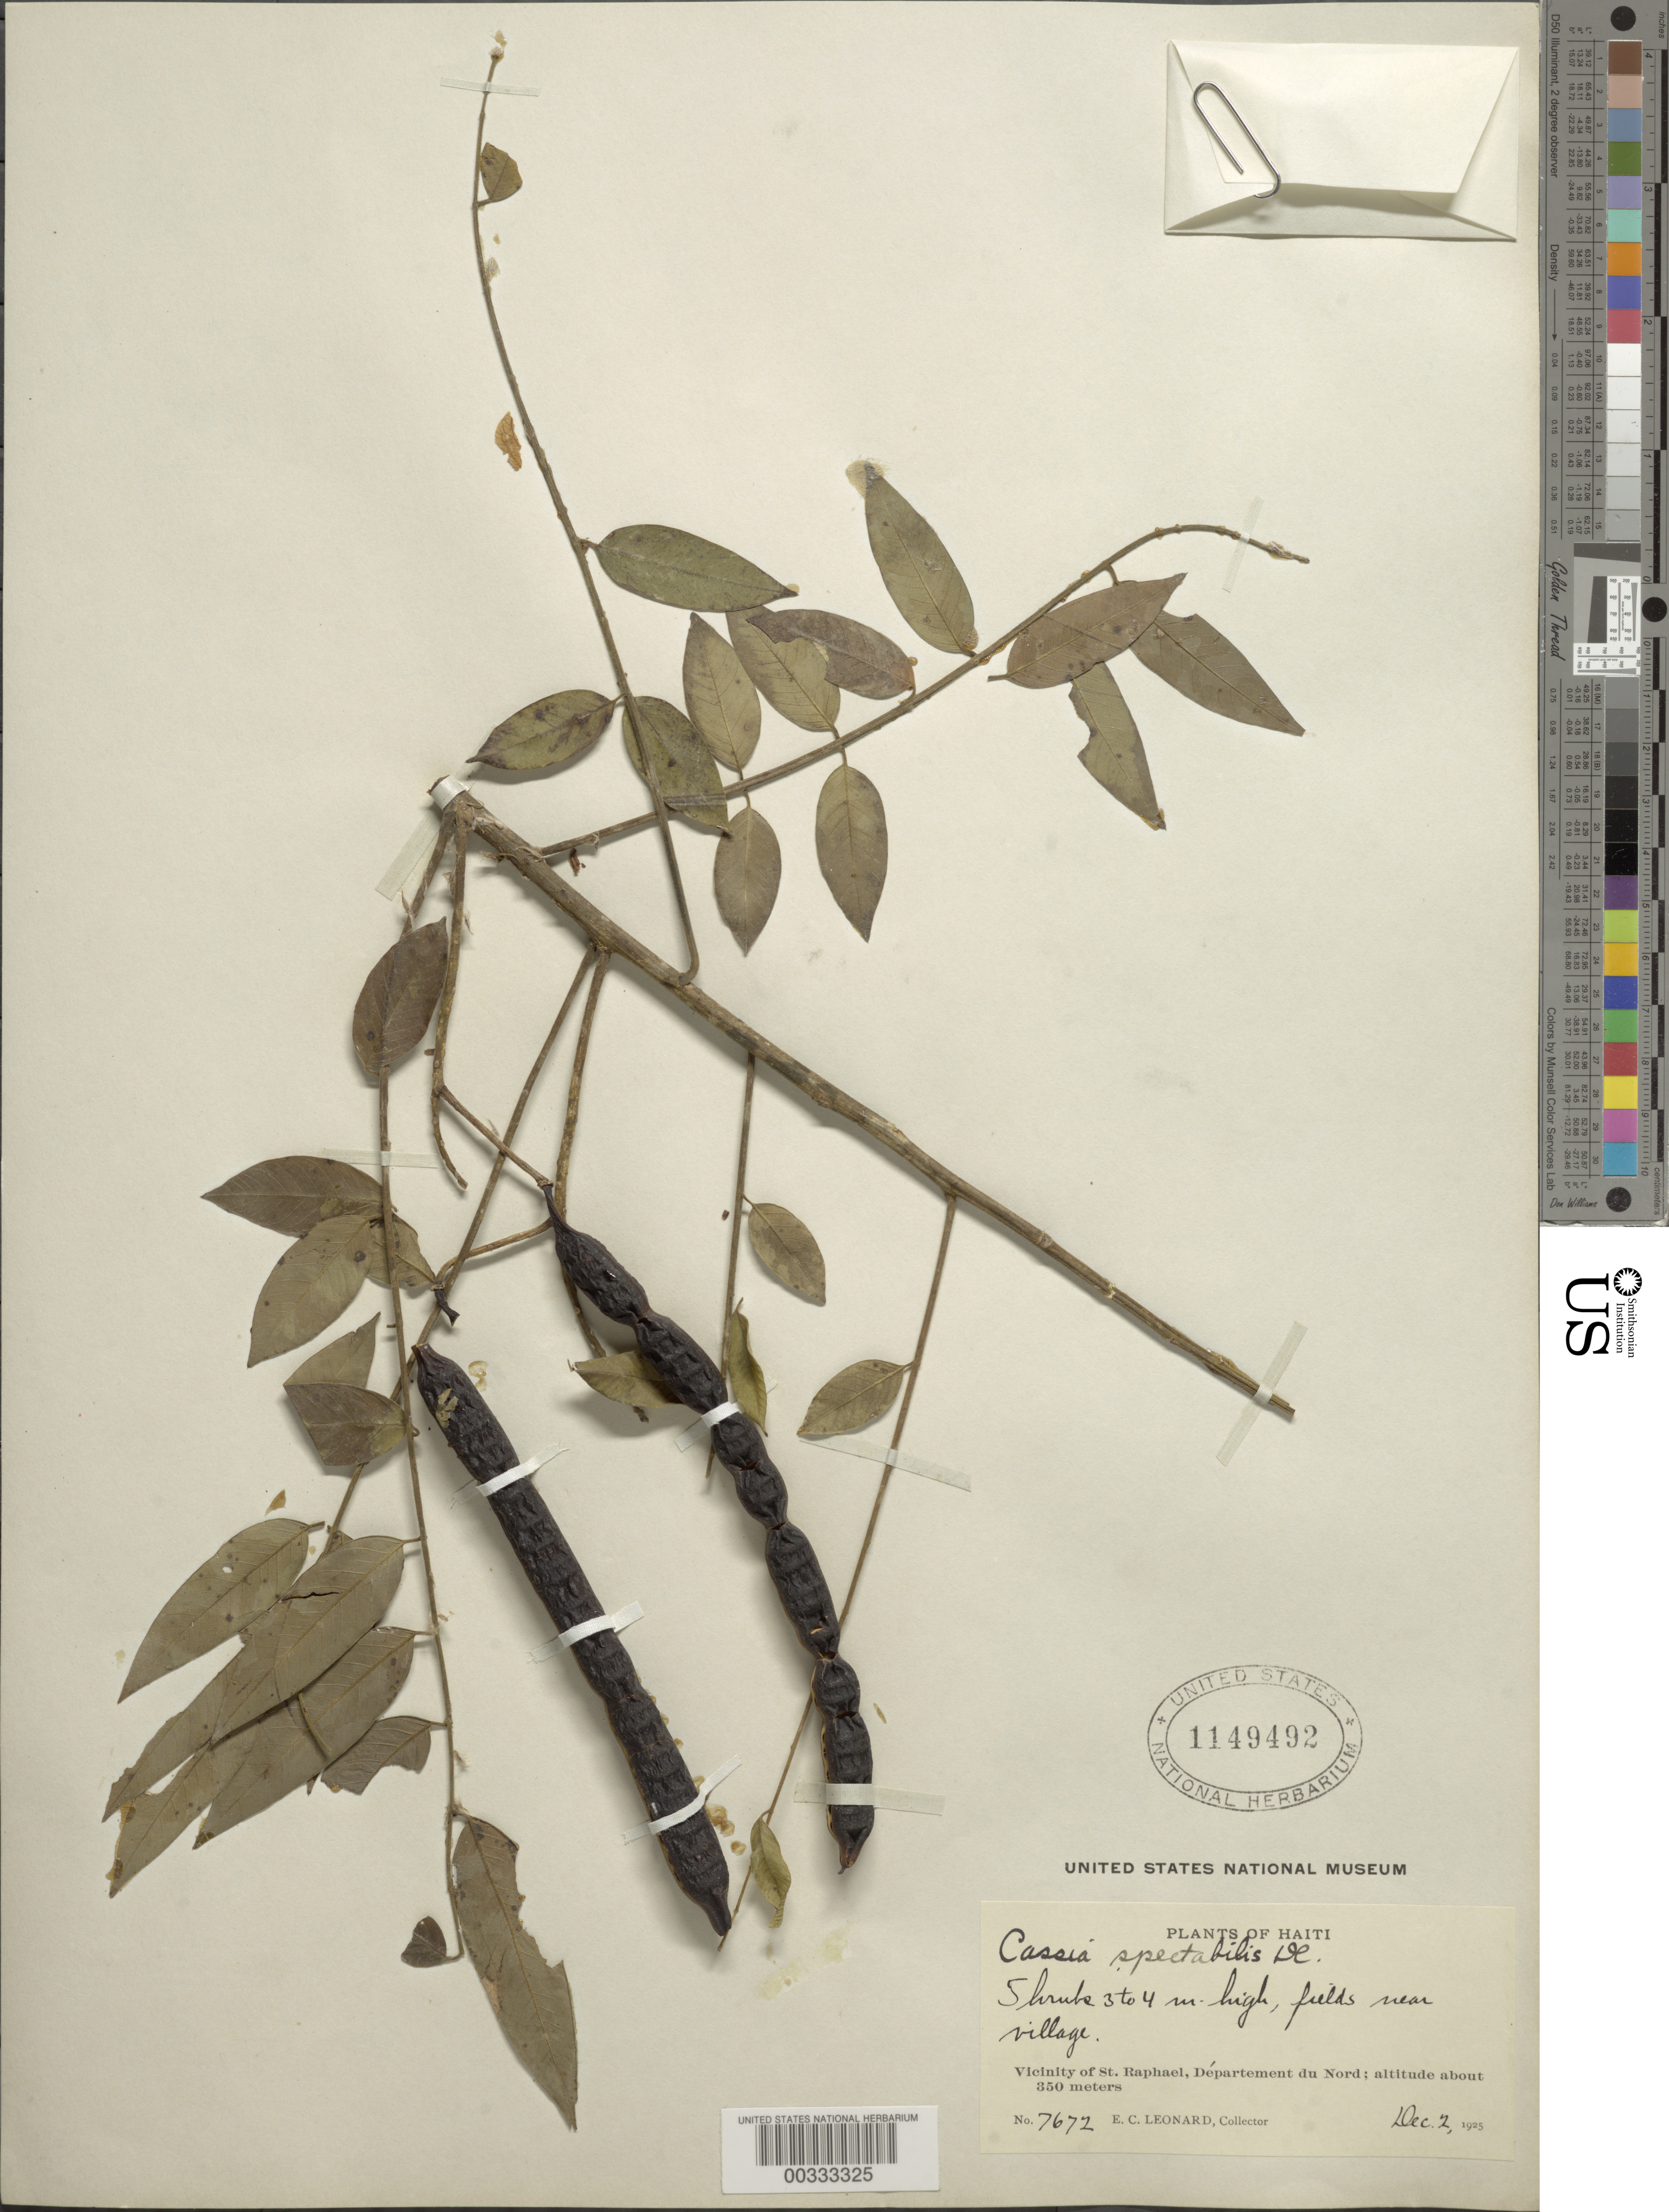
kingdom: Plantae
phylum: Tracheophyta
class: Magnoliopsida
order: Fabales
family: Fabaceae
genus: Senna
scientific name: Senna spectabilis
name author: (DC.) H.S. Irwin & Barneby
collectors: E. C. Leonard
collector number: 7672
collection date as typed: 02 Dec 1925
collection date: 1925-12-02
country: Haiti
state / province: Nord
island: Hispaniola Island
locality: Near village, vicinity of st. raphael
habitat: Fields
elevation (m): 350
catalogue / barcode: US 1149492